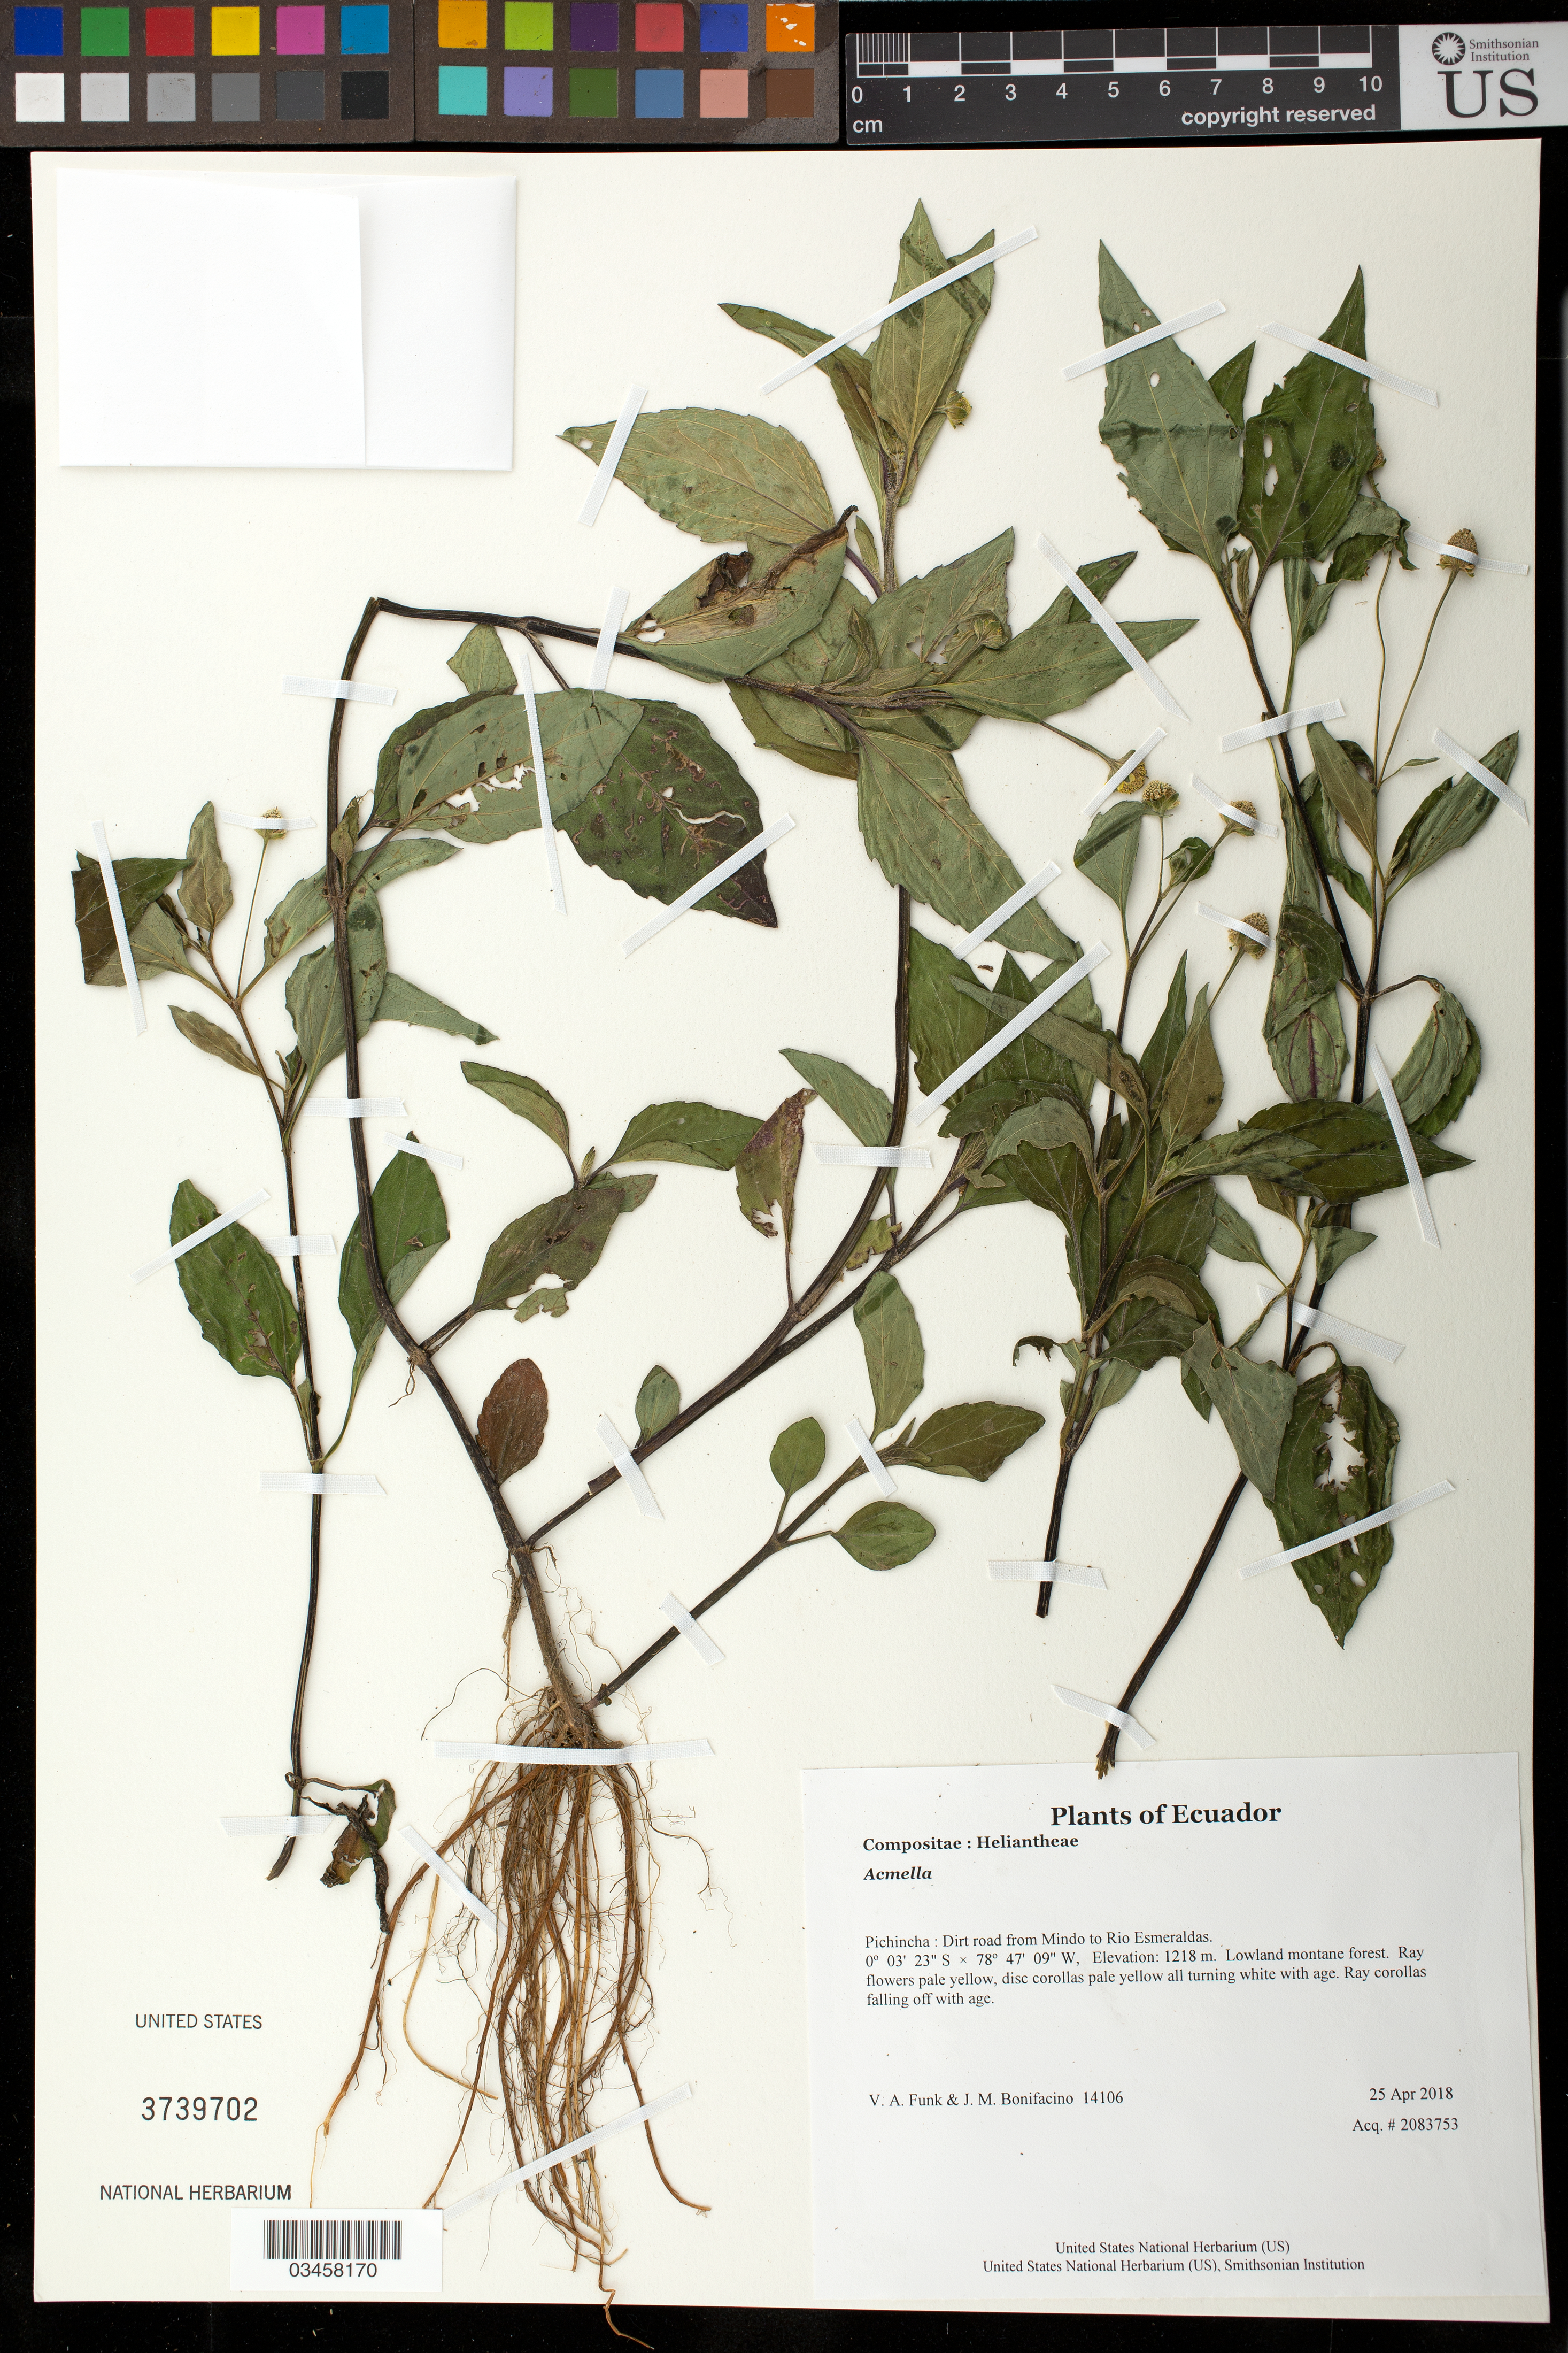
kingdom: Plantae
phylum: Tracheophyta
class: Magnoliopsida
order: Asterales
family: Asteraceae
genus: Acmella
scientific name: Acmella sp.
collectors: V. Funk & M. Bonifacino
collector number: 14106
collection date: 2018-04-25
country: Ecuador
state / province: Pichincha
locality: Dirt road from Mindo to Rio Esmeraldas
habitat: Lowland montane forest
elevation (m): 1218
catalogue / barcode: US 3739702